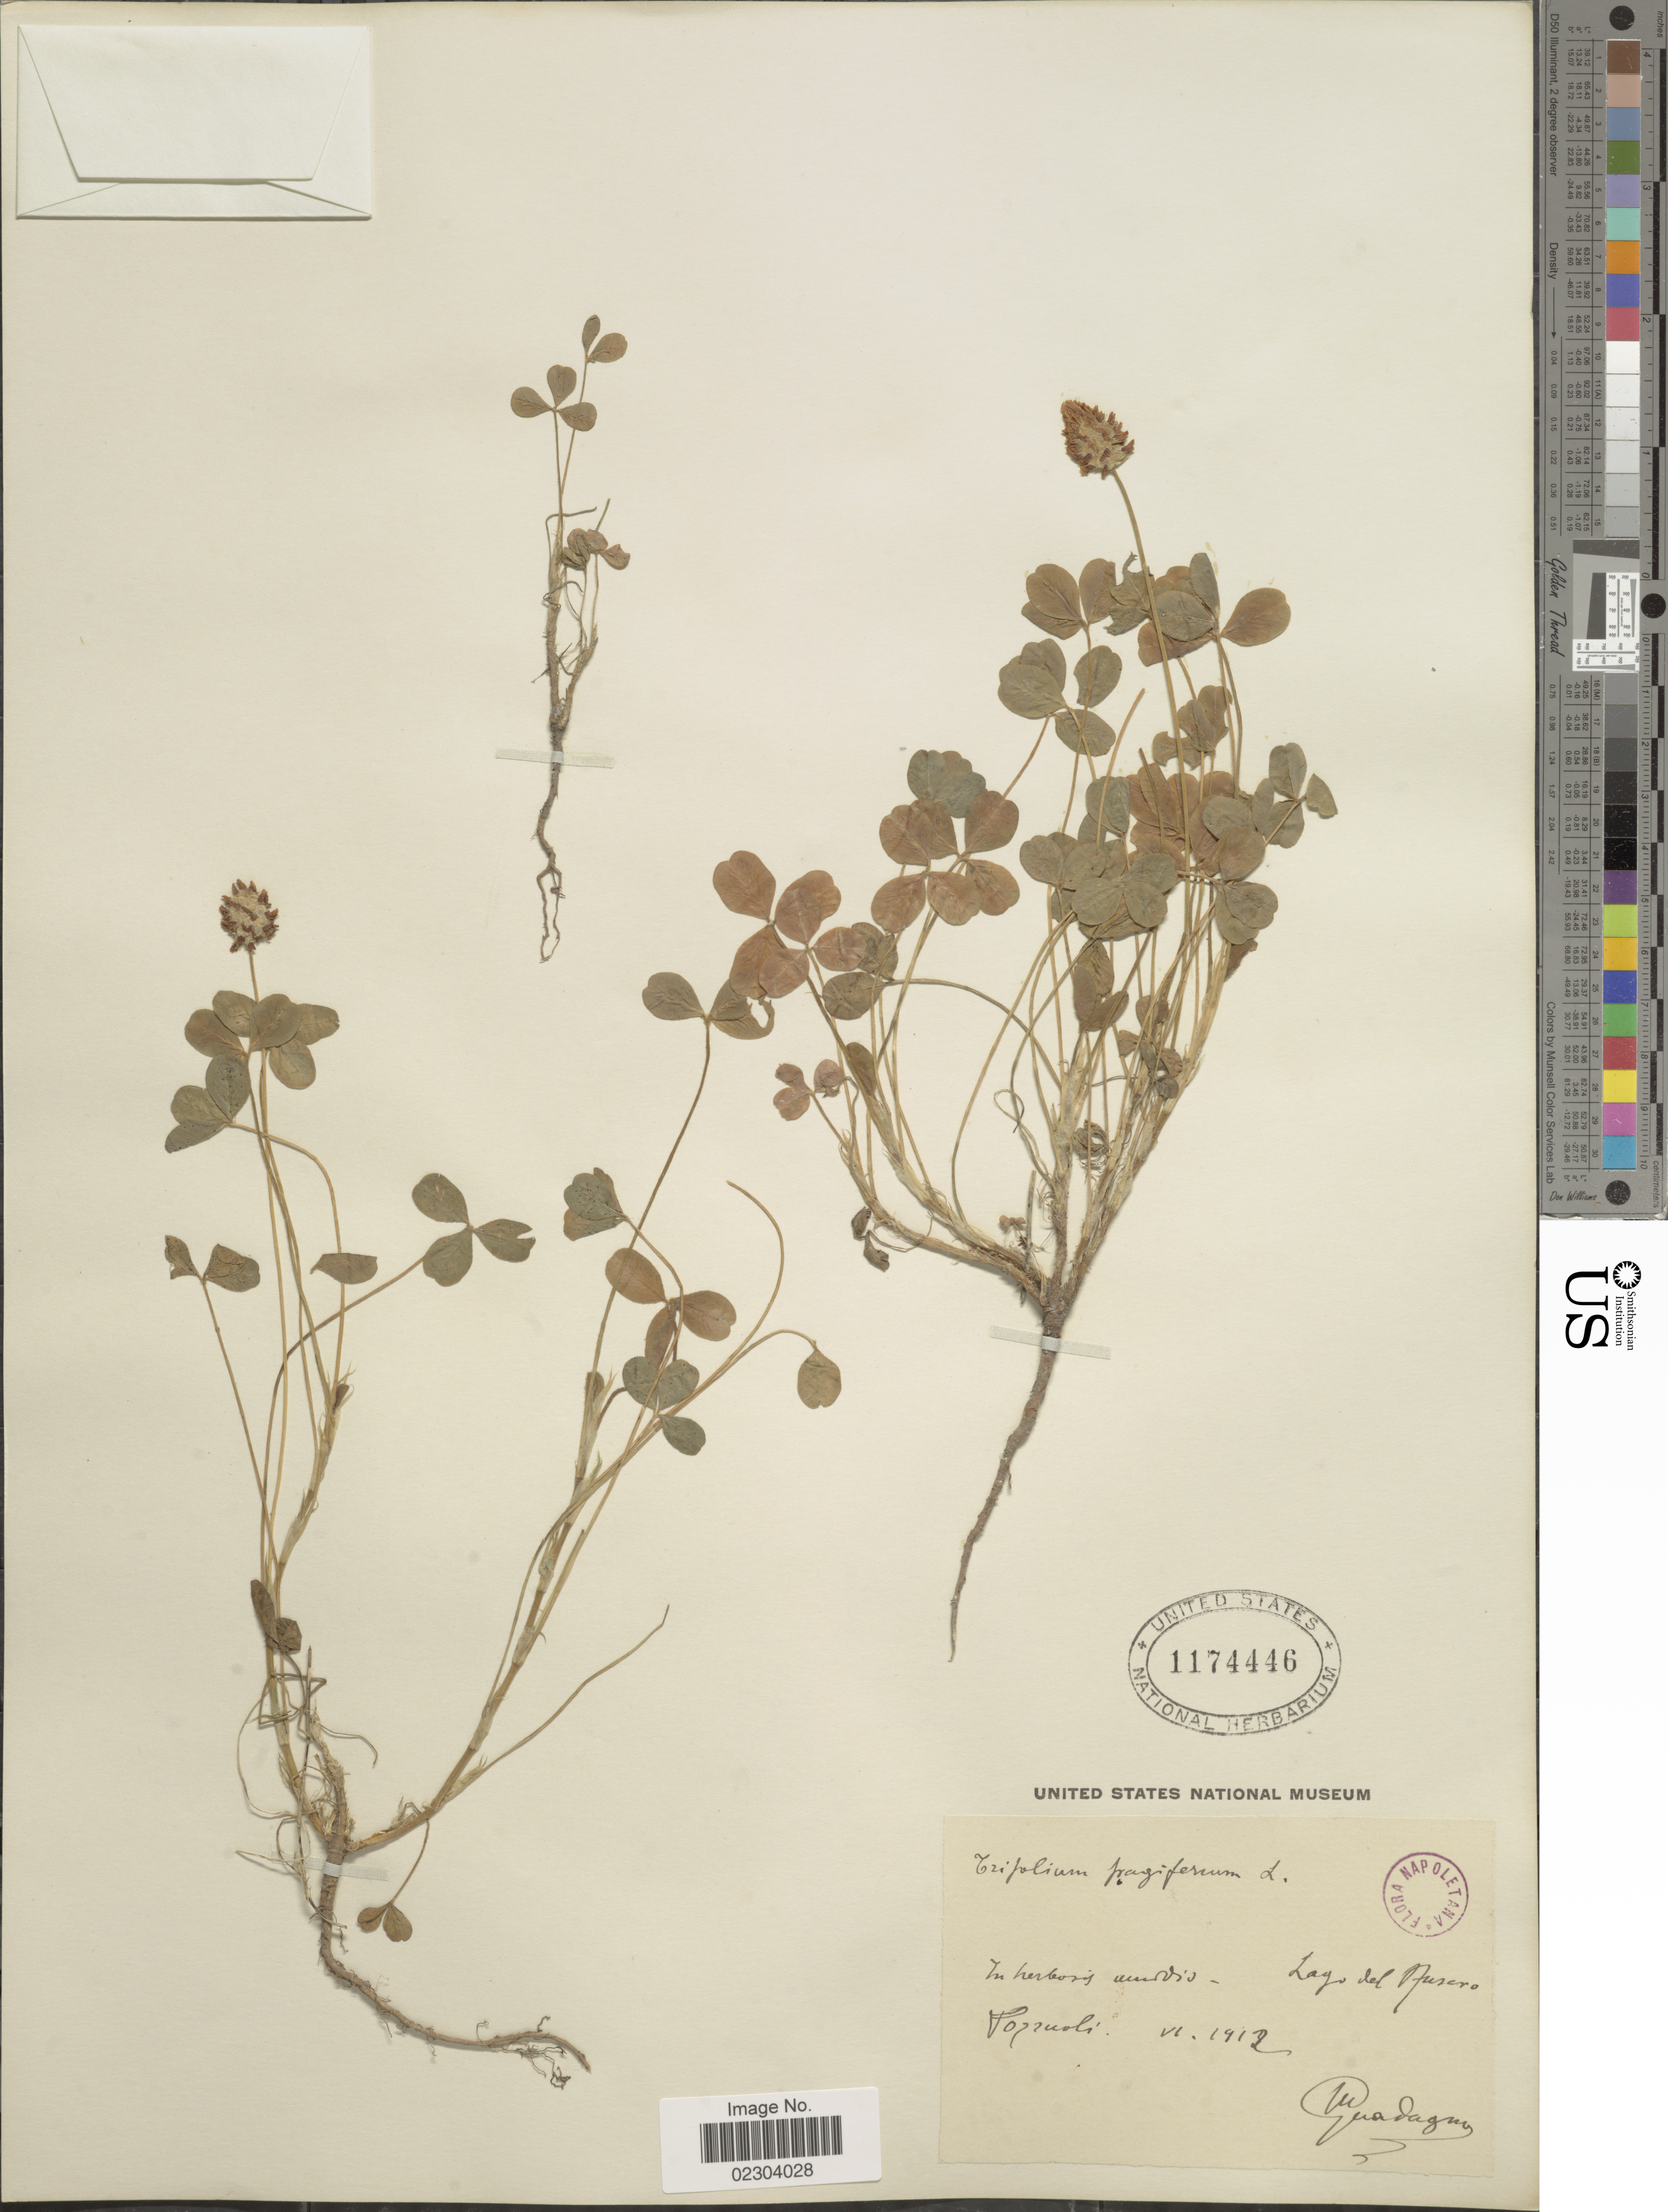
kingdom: Plantae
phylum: Tracheophyta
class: Magnoliopsida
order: Fabales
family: Fabaceae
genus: Trifolium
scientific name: Trifolium fragiferum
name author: L.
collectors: M. Guadagno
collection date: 1912-06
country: Italy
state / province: Campania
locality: In herbois undio, Lago del Rusero, Pozzuoli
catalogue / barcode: US 1174446